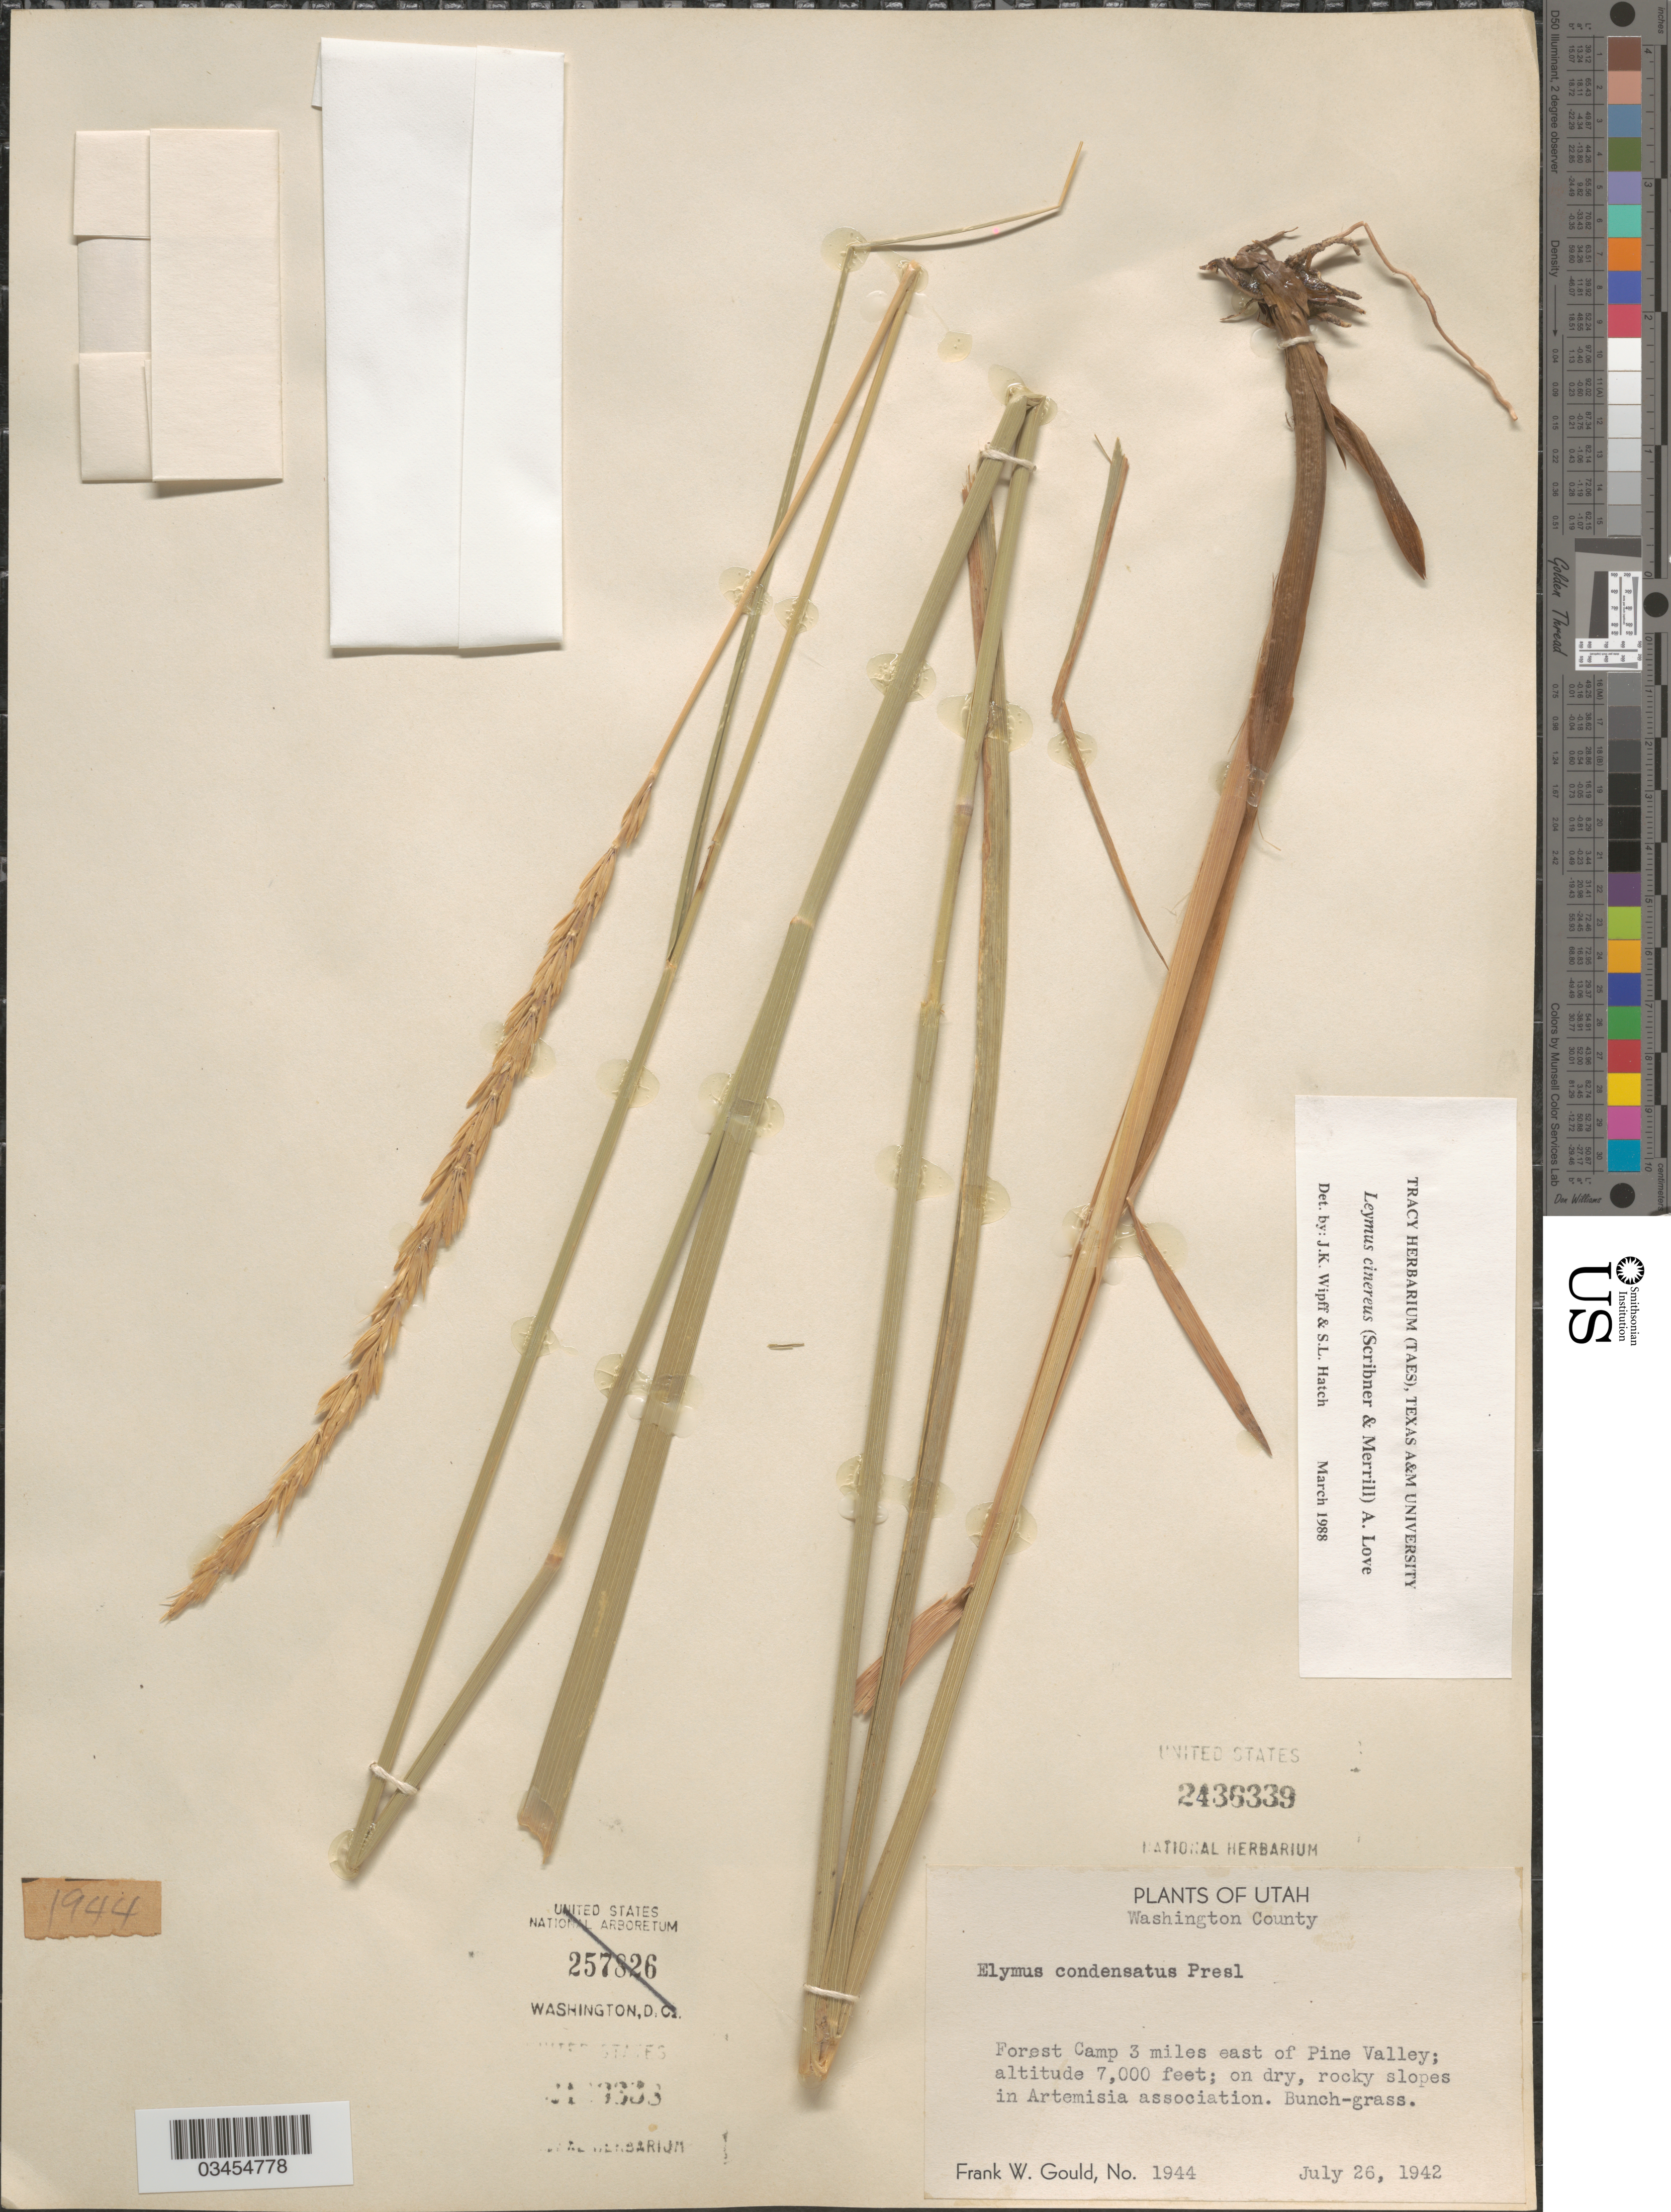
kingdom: Plantae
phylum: Tracheophyta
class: Liliopsida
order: Poales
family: Poaceae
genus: Leymus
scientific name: Leymus cinereus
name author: (Scribn. & Merr.) Á. Löve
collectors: F. W. Gould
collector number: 1944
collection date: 1942-07-26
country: United States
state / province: Utah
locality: Washington County. Forest Camp 3 miles east of Pine Valley; on dry, rocky slopes.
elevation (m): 2134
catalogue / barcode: US 2436339